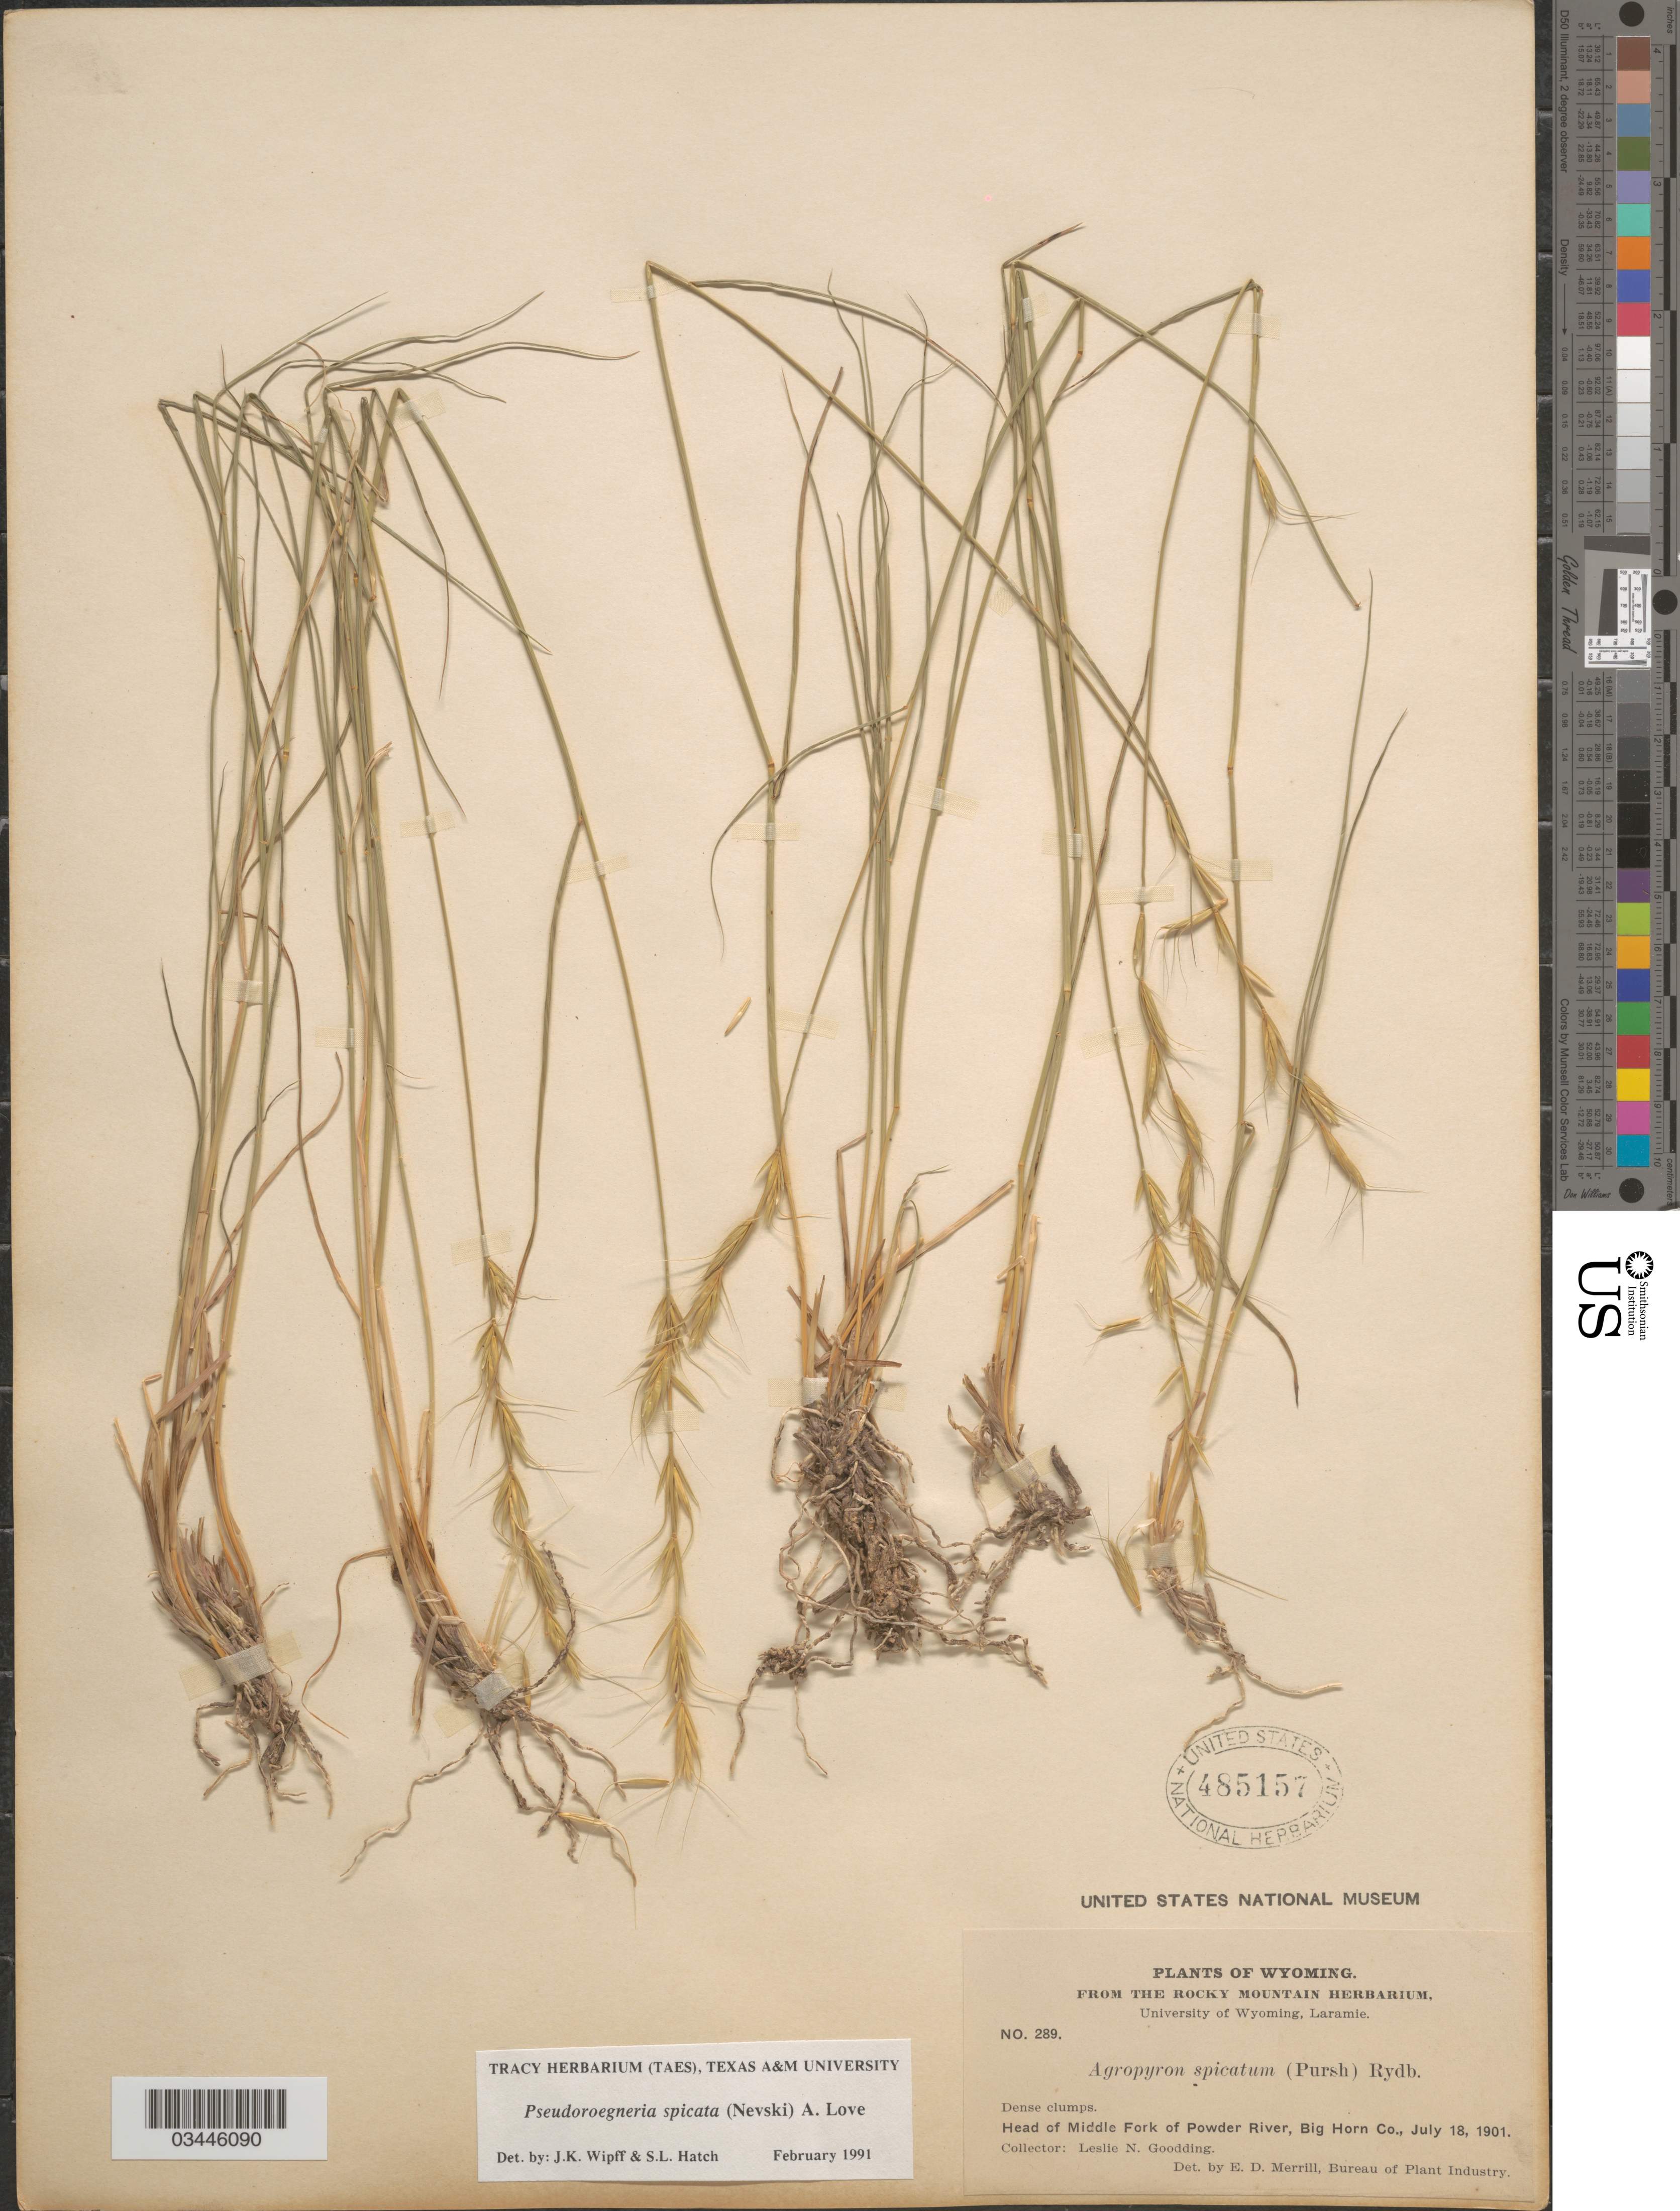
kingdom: Plantae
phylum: Tracheophyta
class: Liliopsida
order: Poales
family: Poaceae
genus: Pseudoroegneria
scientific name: Pseudoroegneria spicata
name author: (Pursh) Á. Löve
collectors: L. N. Goodding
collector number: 289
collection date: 1901-07-18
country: United States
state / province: Wyoming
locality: Head of Middle Fork of Powder River, Big Horn Co.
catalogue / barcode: US 485157